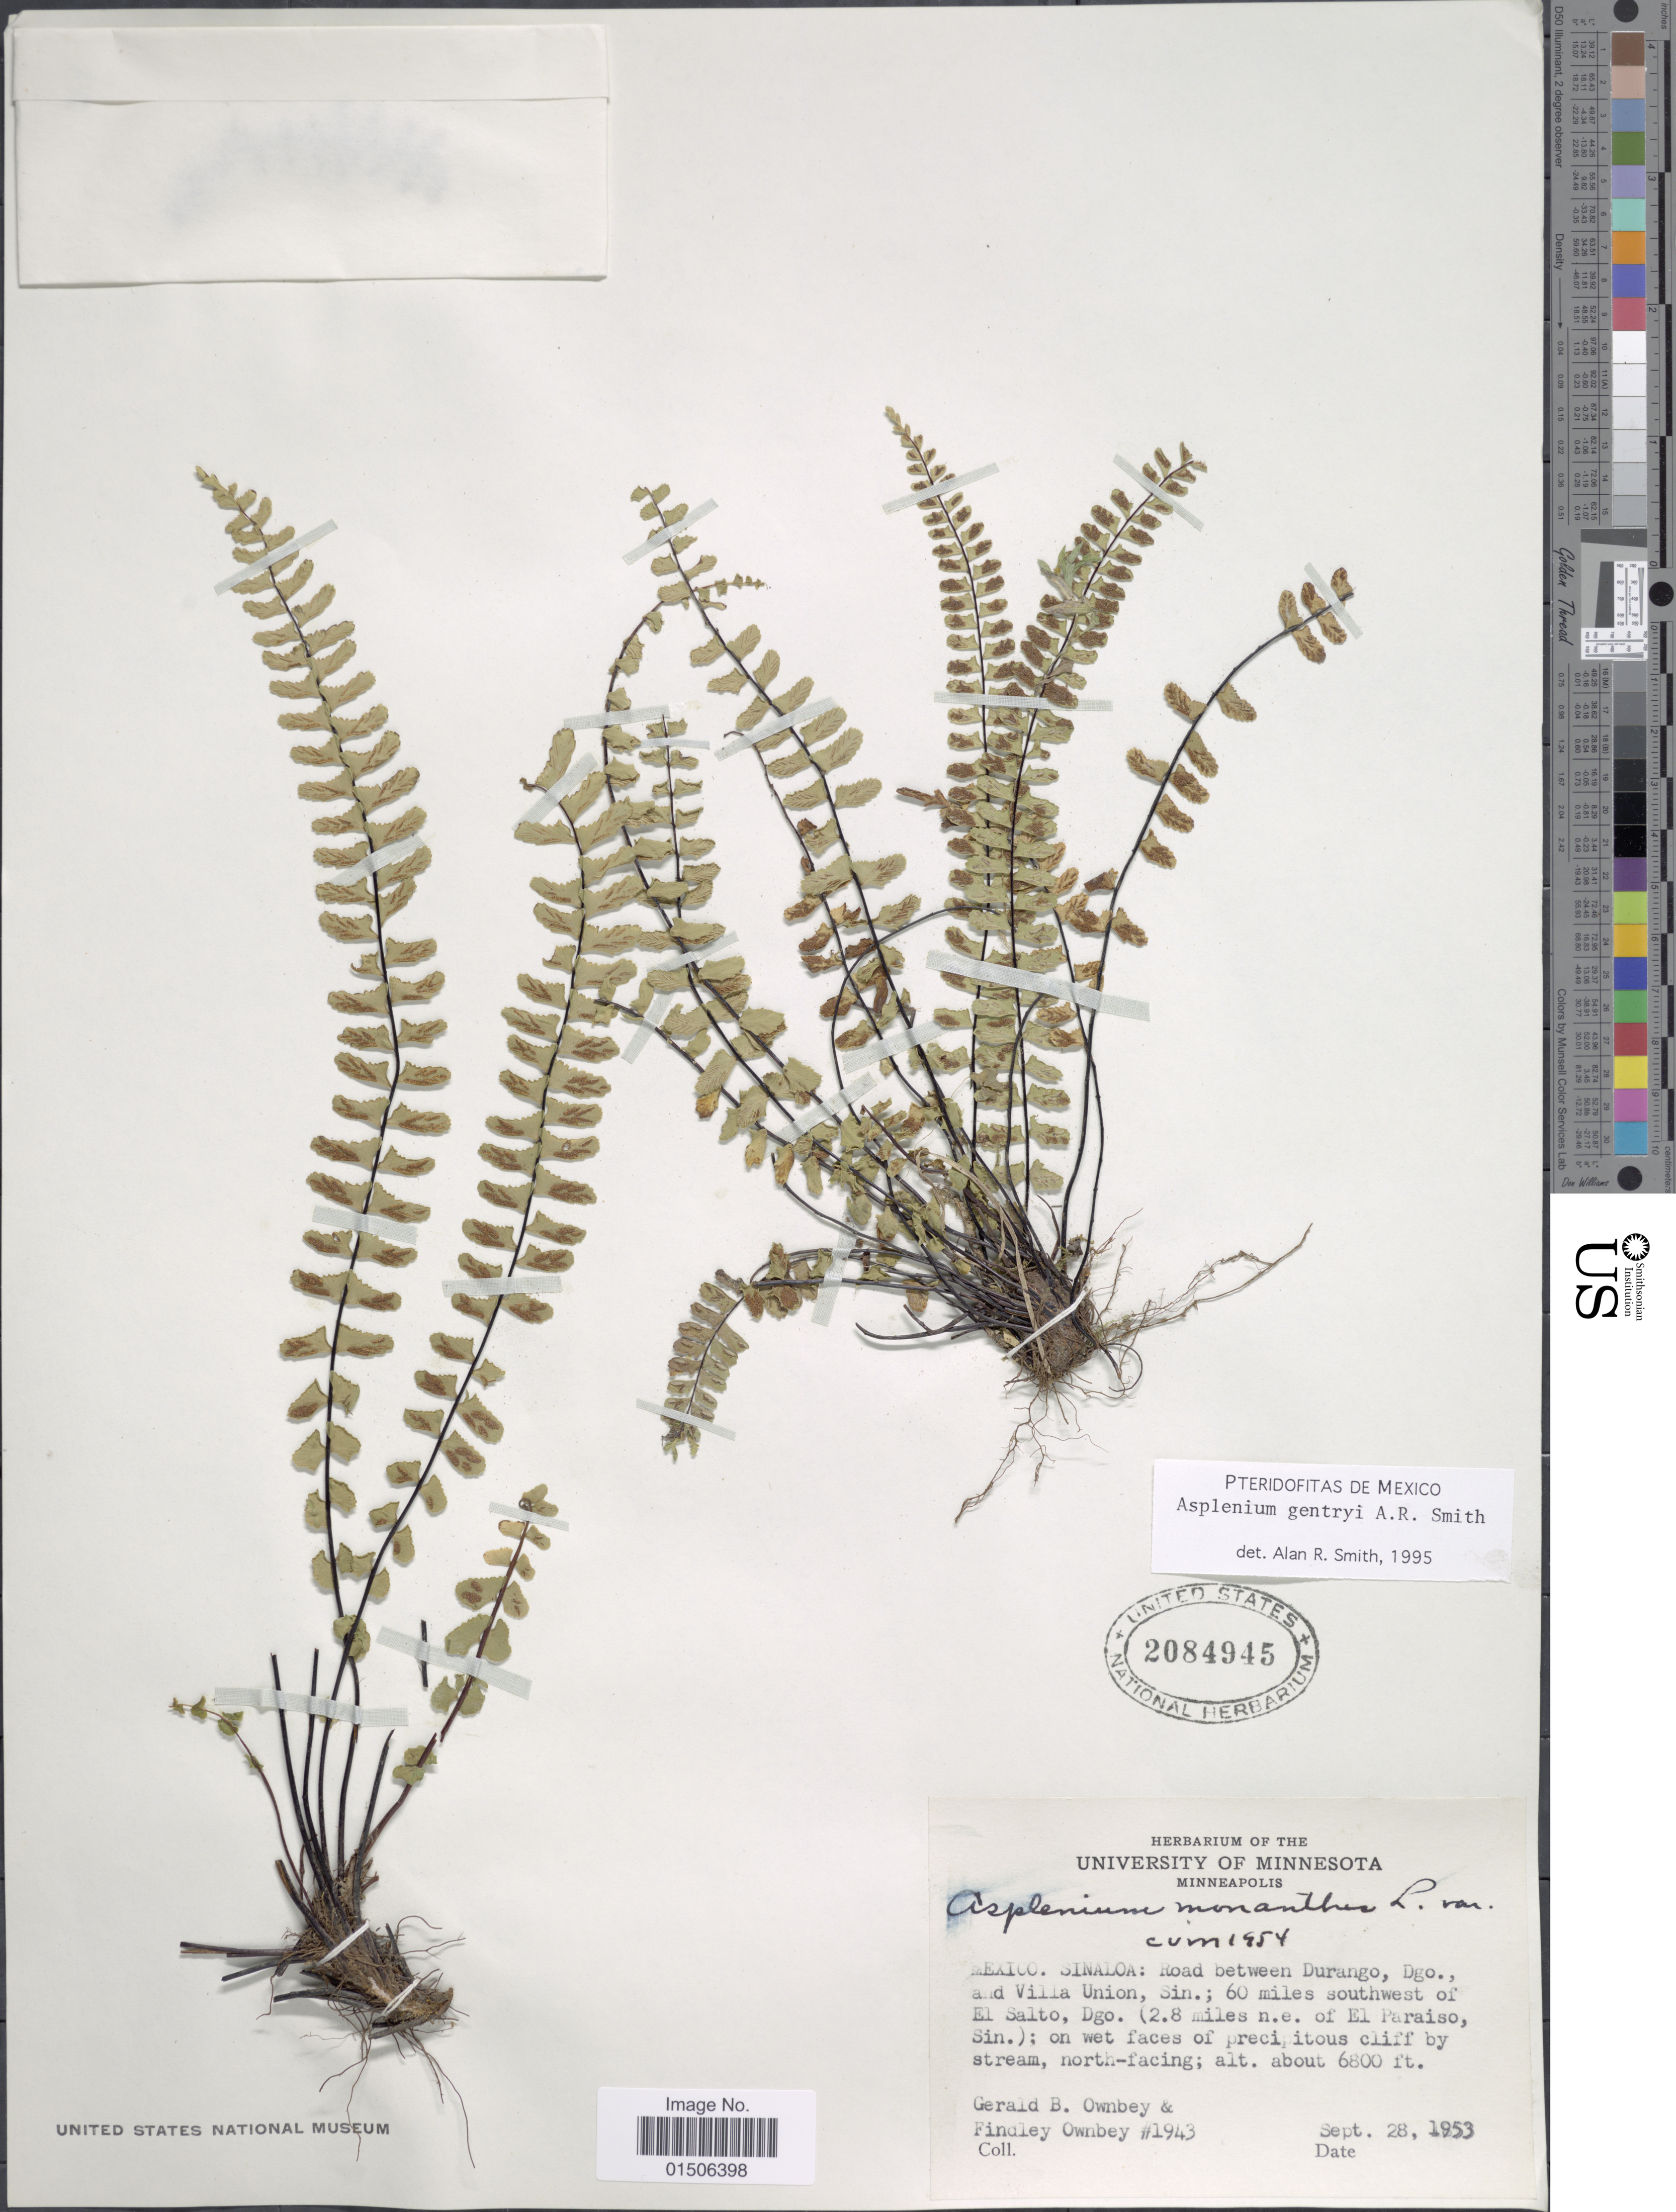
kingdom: Plantae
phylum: Tracheophyta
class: Polypodiopsida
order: Polypodiales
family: Aspleniaceae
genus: Asplenium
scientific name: Asplenium gentryi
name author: A.R. Sm.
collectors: G. B. Ownbey & F. Ownbey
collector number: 1943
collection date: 1953-09-28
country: Mexico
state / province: Sinaloa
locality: Road between Durango, Dgo., and Villa Union, Sin.; 60 miles southwest of El Salto, Dgo. (2.8 miles n.e. of El Paraiso, Sin)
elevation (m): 2073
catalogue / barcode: US 2084945